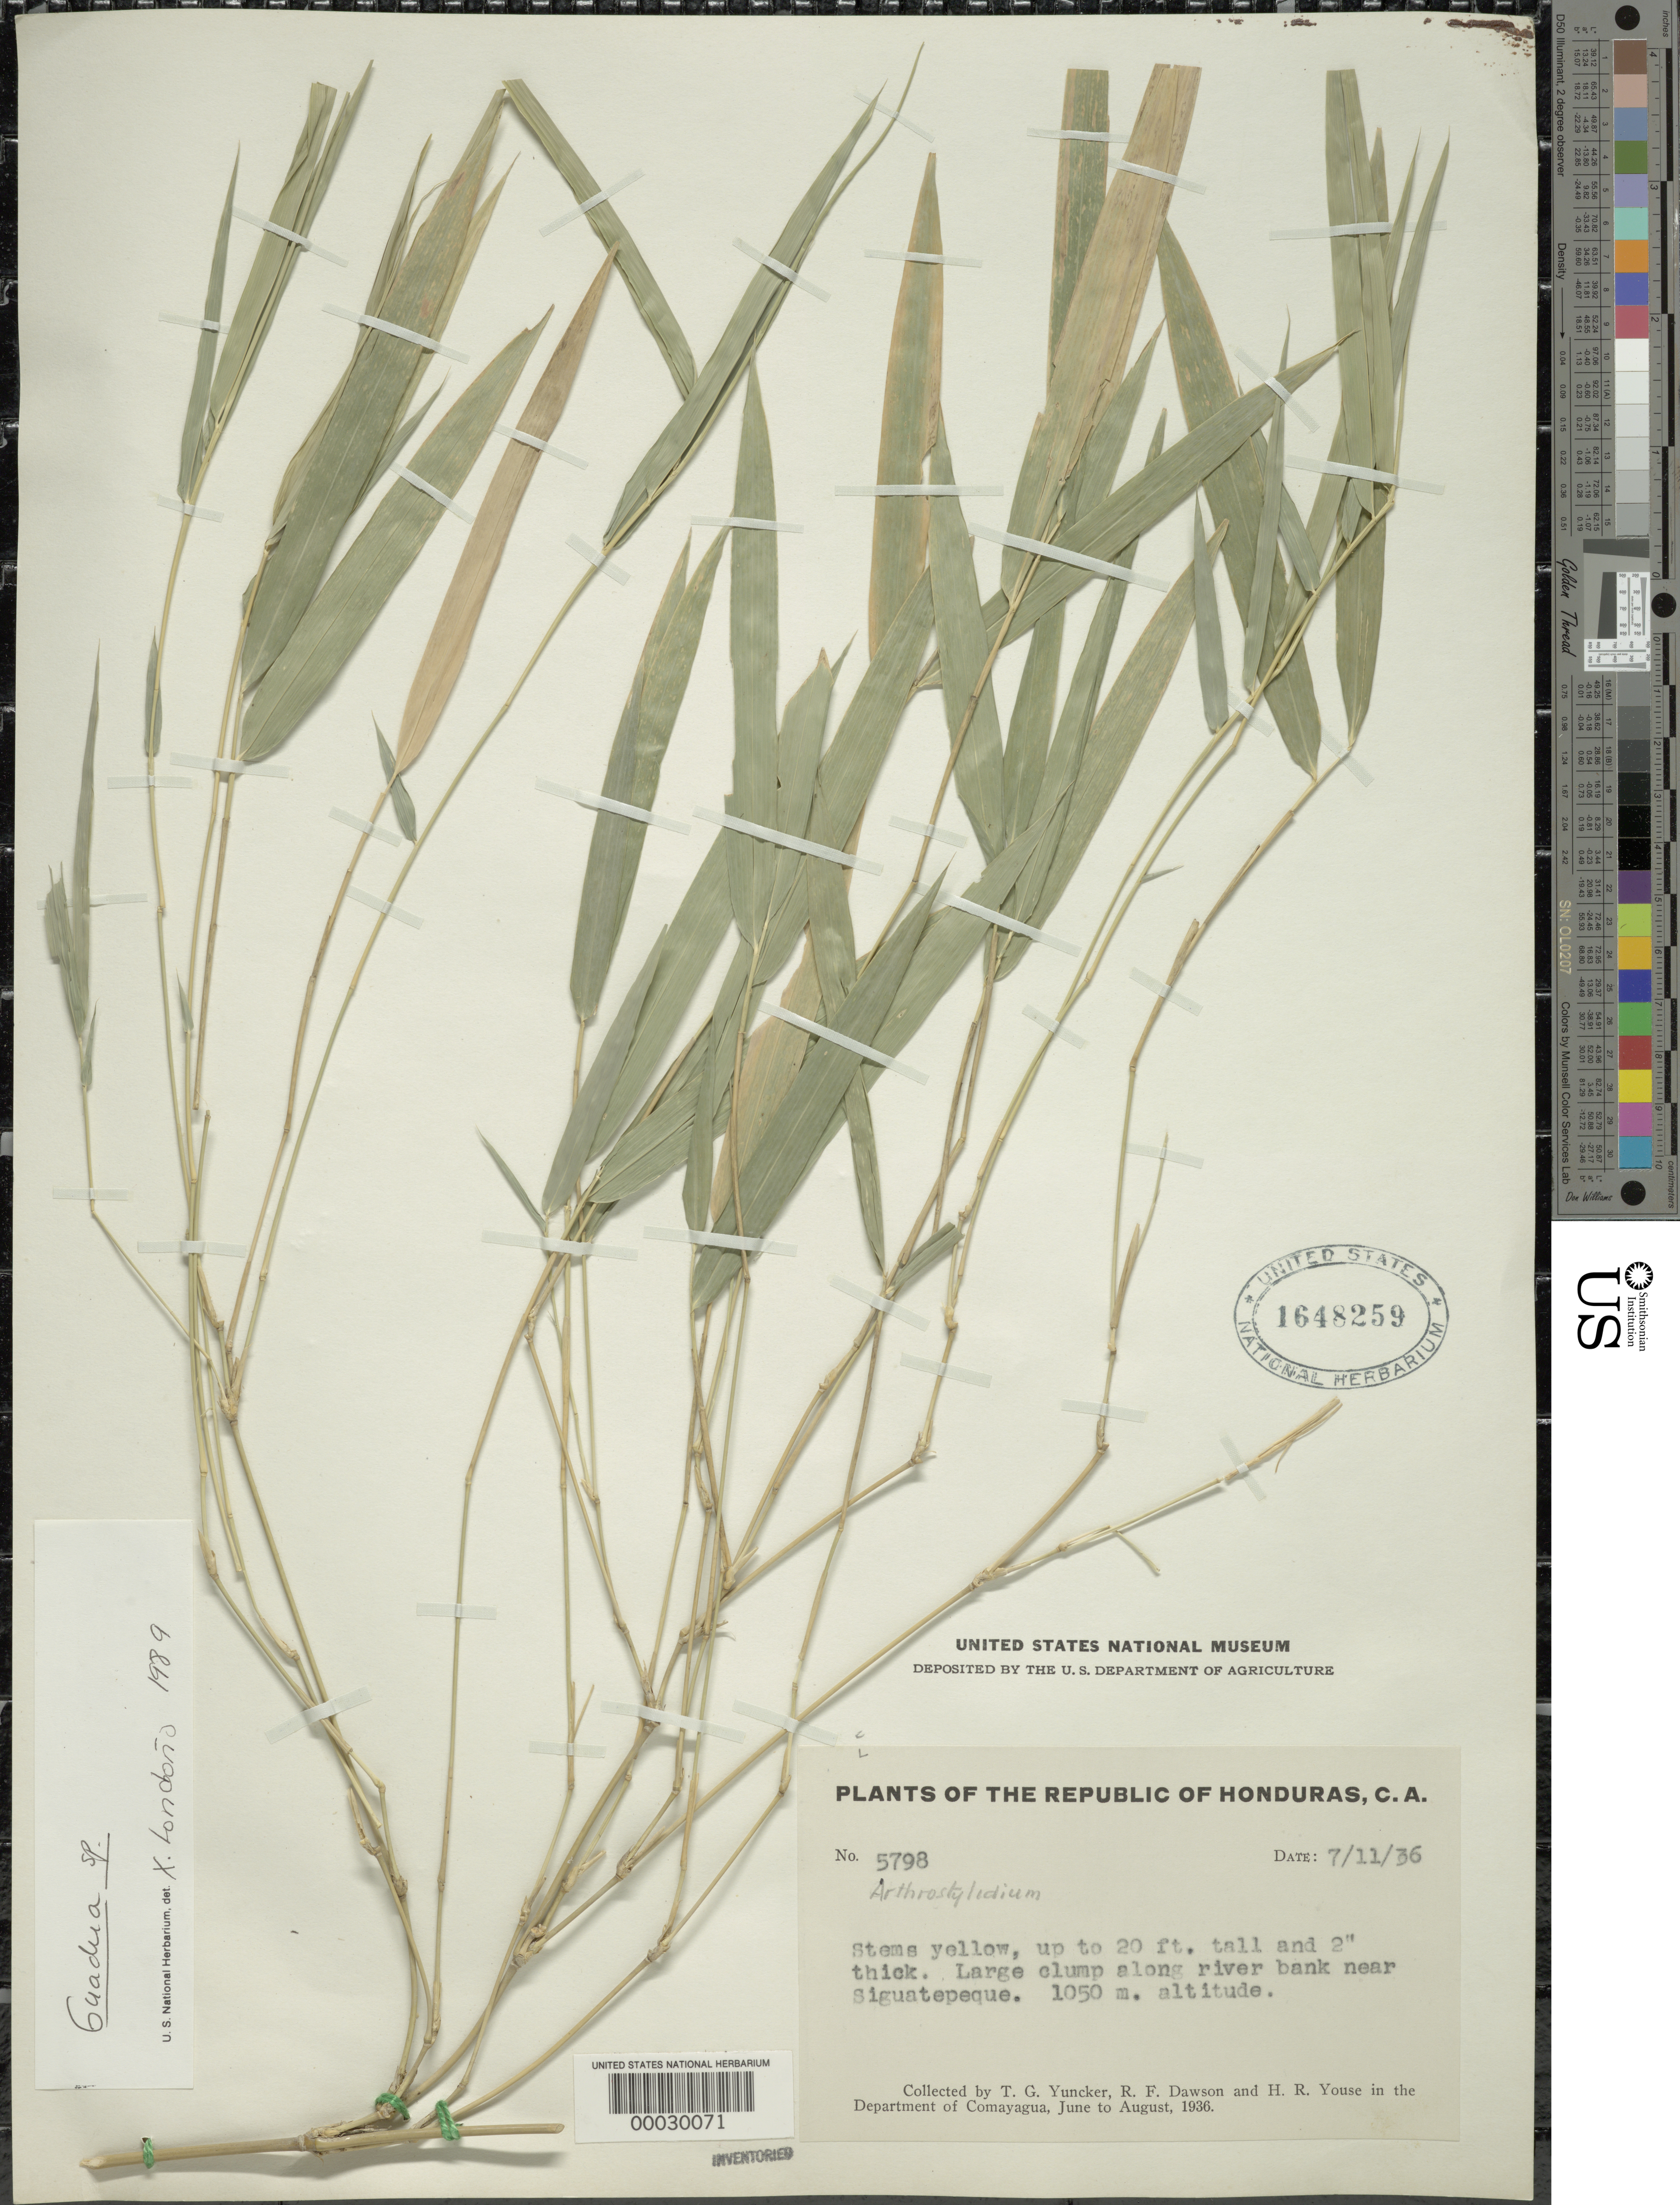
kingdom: Plantae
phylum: Tracheophyta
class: Liliopsida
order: Poales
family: Poaceae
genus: Guadua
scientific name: Guadua sp.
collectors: T. G. Yuncker, R. F. Dawson & H. Youse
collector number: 5798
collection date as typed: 11 Jul 1936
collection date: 1936-07-11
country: Honduras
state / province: Comayagua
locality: Near Siguatepeque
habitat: Along river bank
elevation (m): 1050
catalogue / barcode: US 1648259